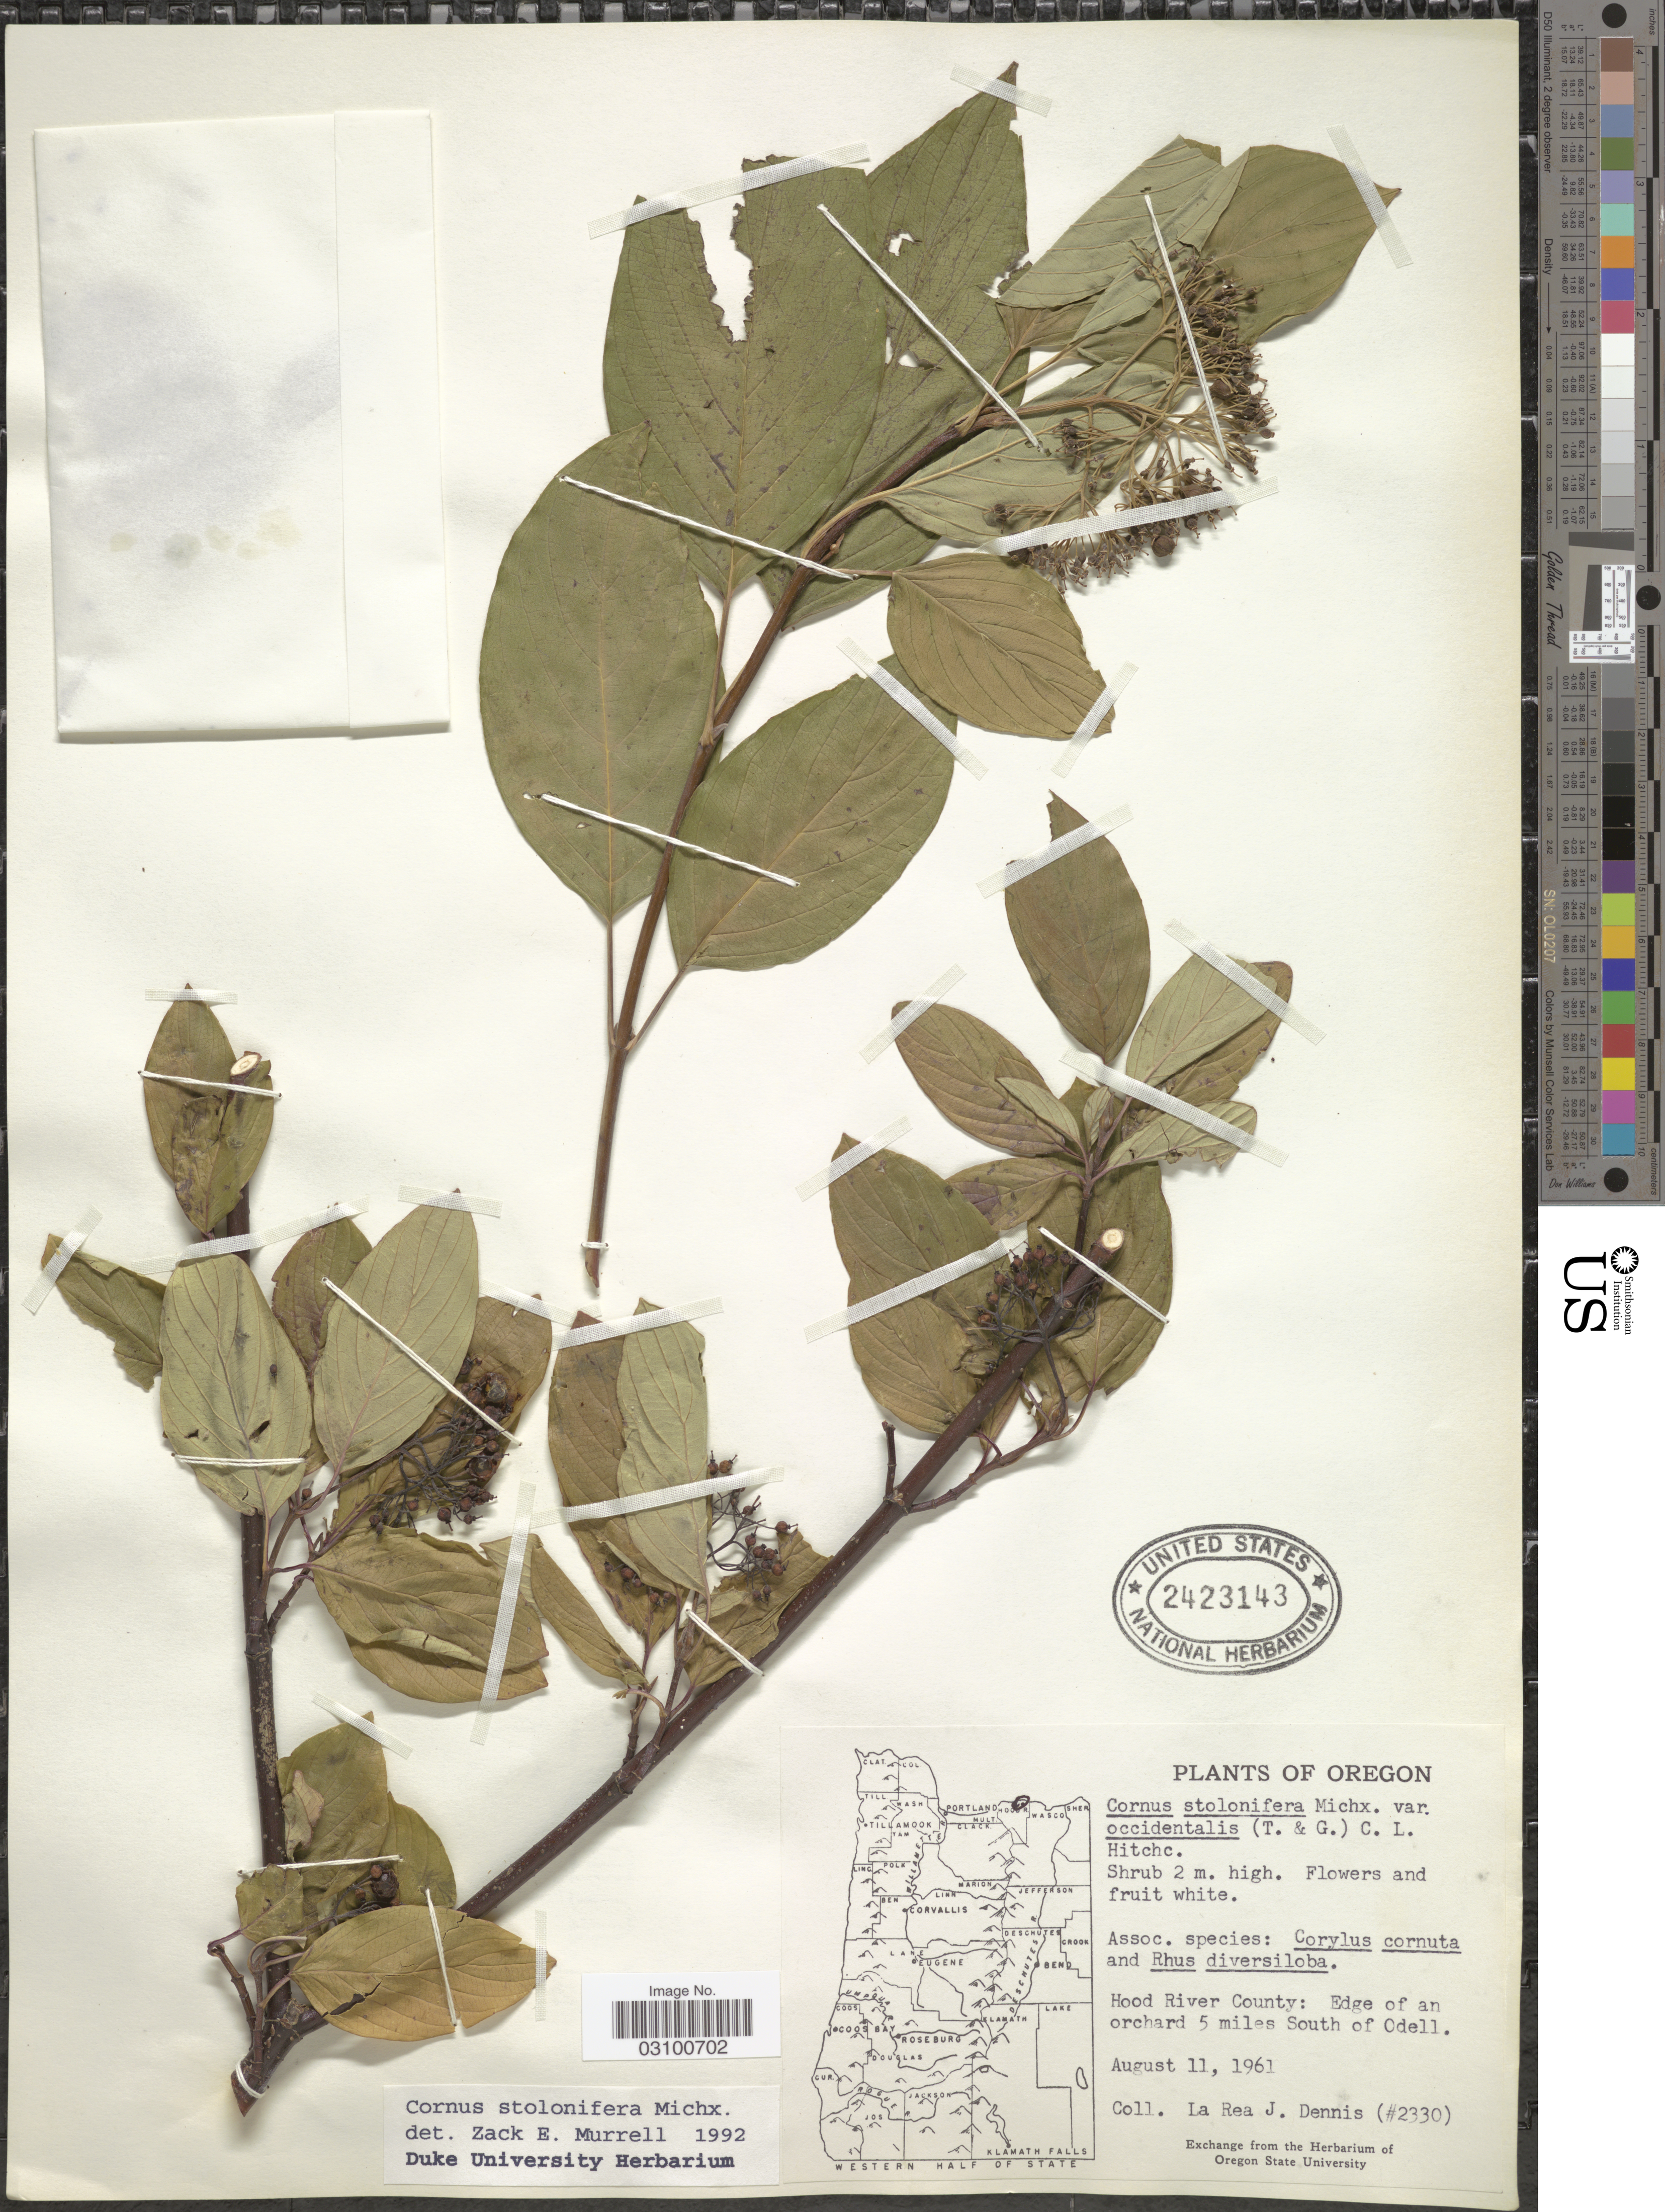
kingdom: Plantae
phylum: Tracheophyta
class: Magnoliopsida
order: Cornales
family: Cornaceae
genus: Cornus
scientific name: Cornus sericea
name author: L.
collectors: L. Dennis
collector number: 2330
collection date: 1961-08-11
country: United States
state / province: Oregon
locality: Hood River County: Edge of an orchard 5 miles South of Odell.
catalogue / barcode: US 2423143